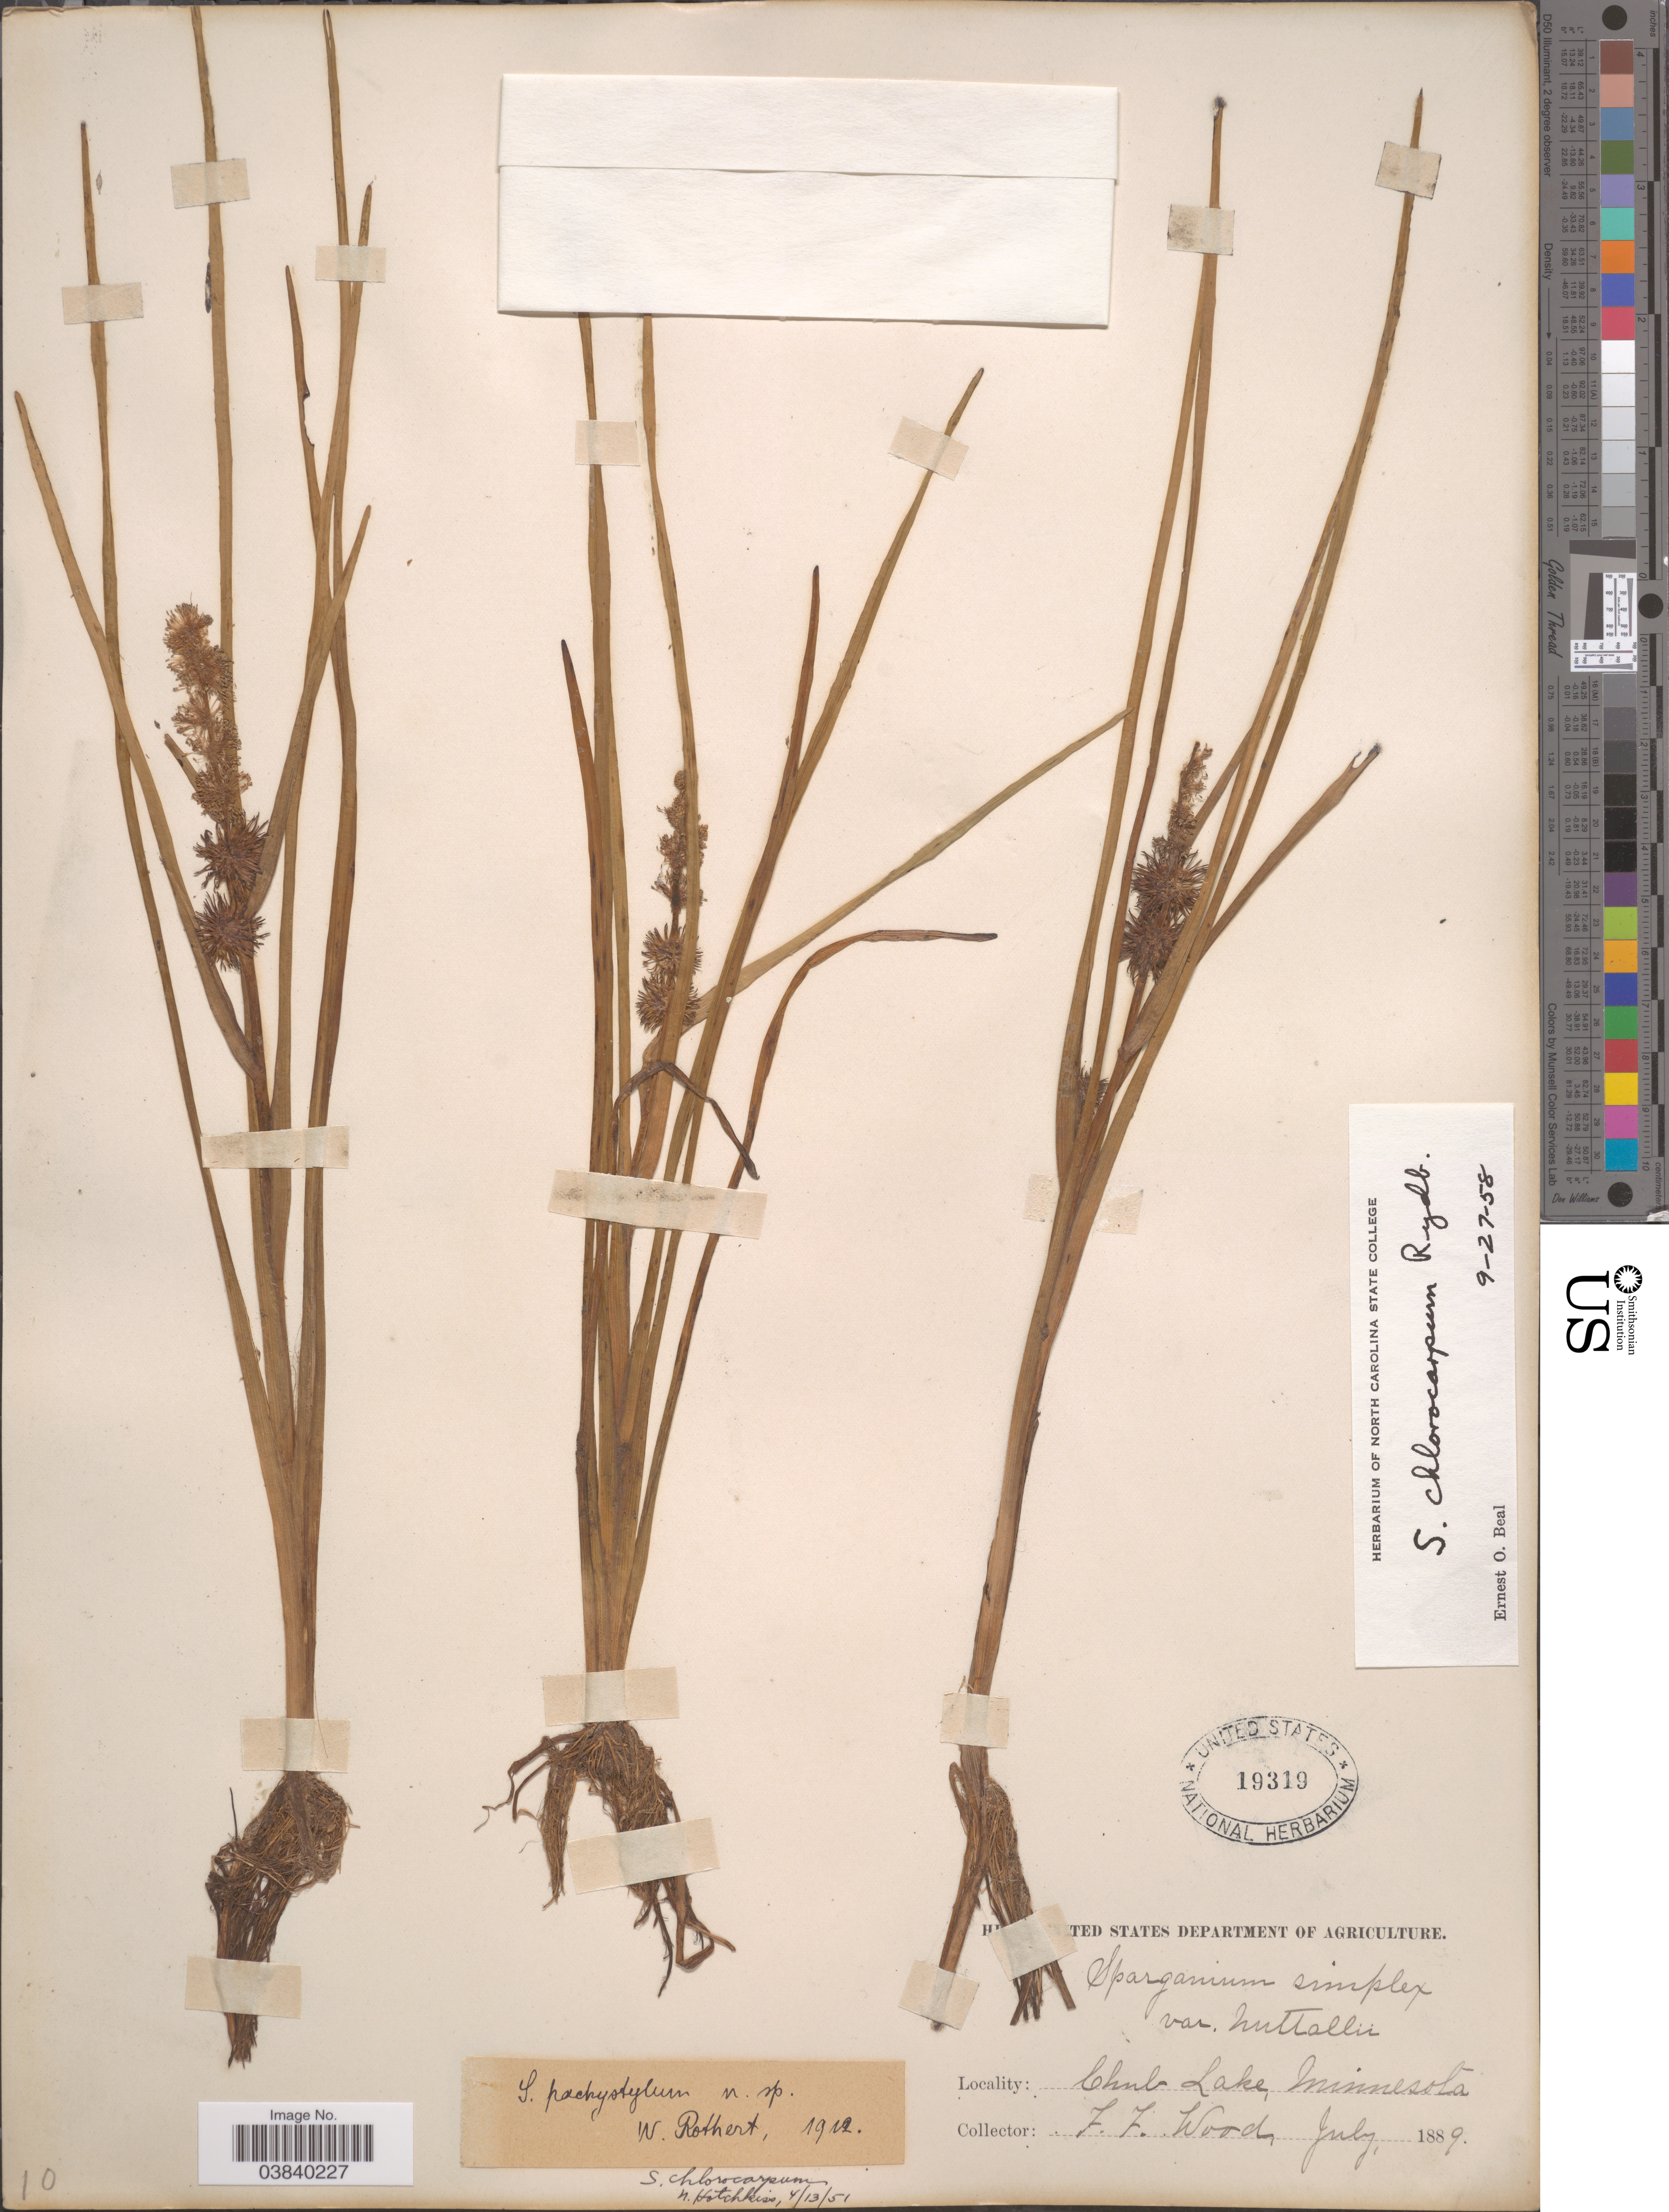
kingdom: Plantae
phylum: Tracheophyta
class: Liliopsida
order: Poales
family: Typhaceae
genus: Sparganium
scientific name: Sparganium chlorocarpum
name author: Rydb.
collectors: F. Wood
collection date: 1889-07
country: United States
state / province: Minnesota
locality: Chub Lake.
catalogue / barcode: US 19319